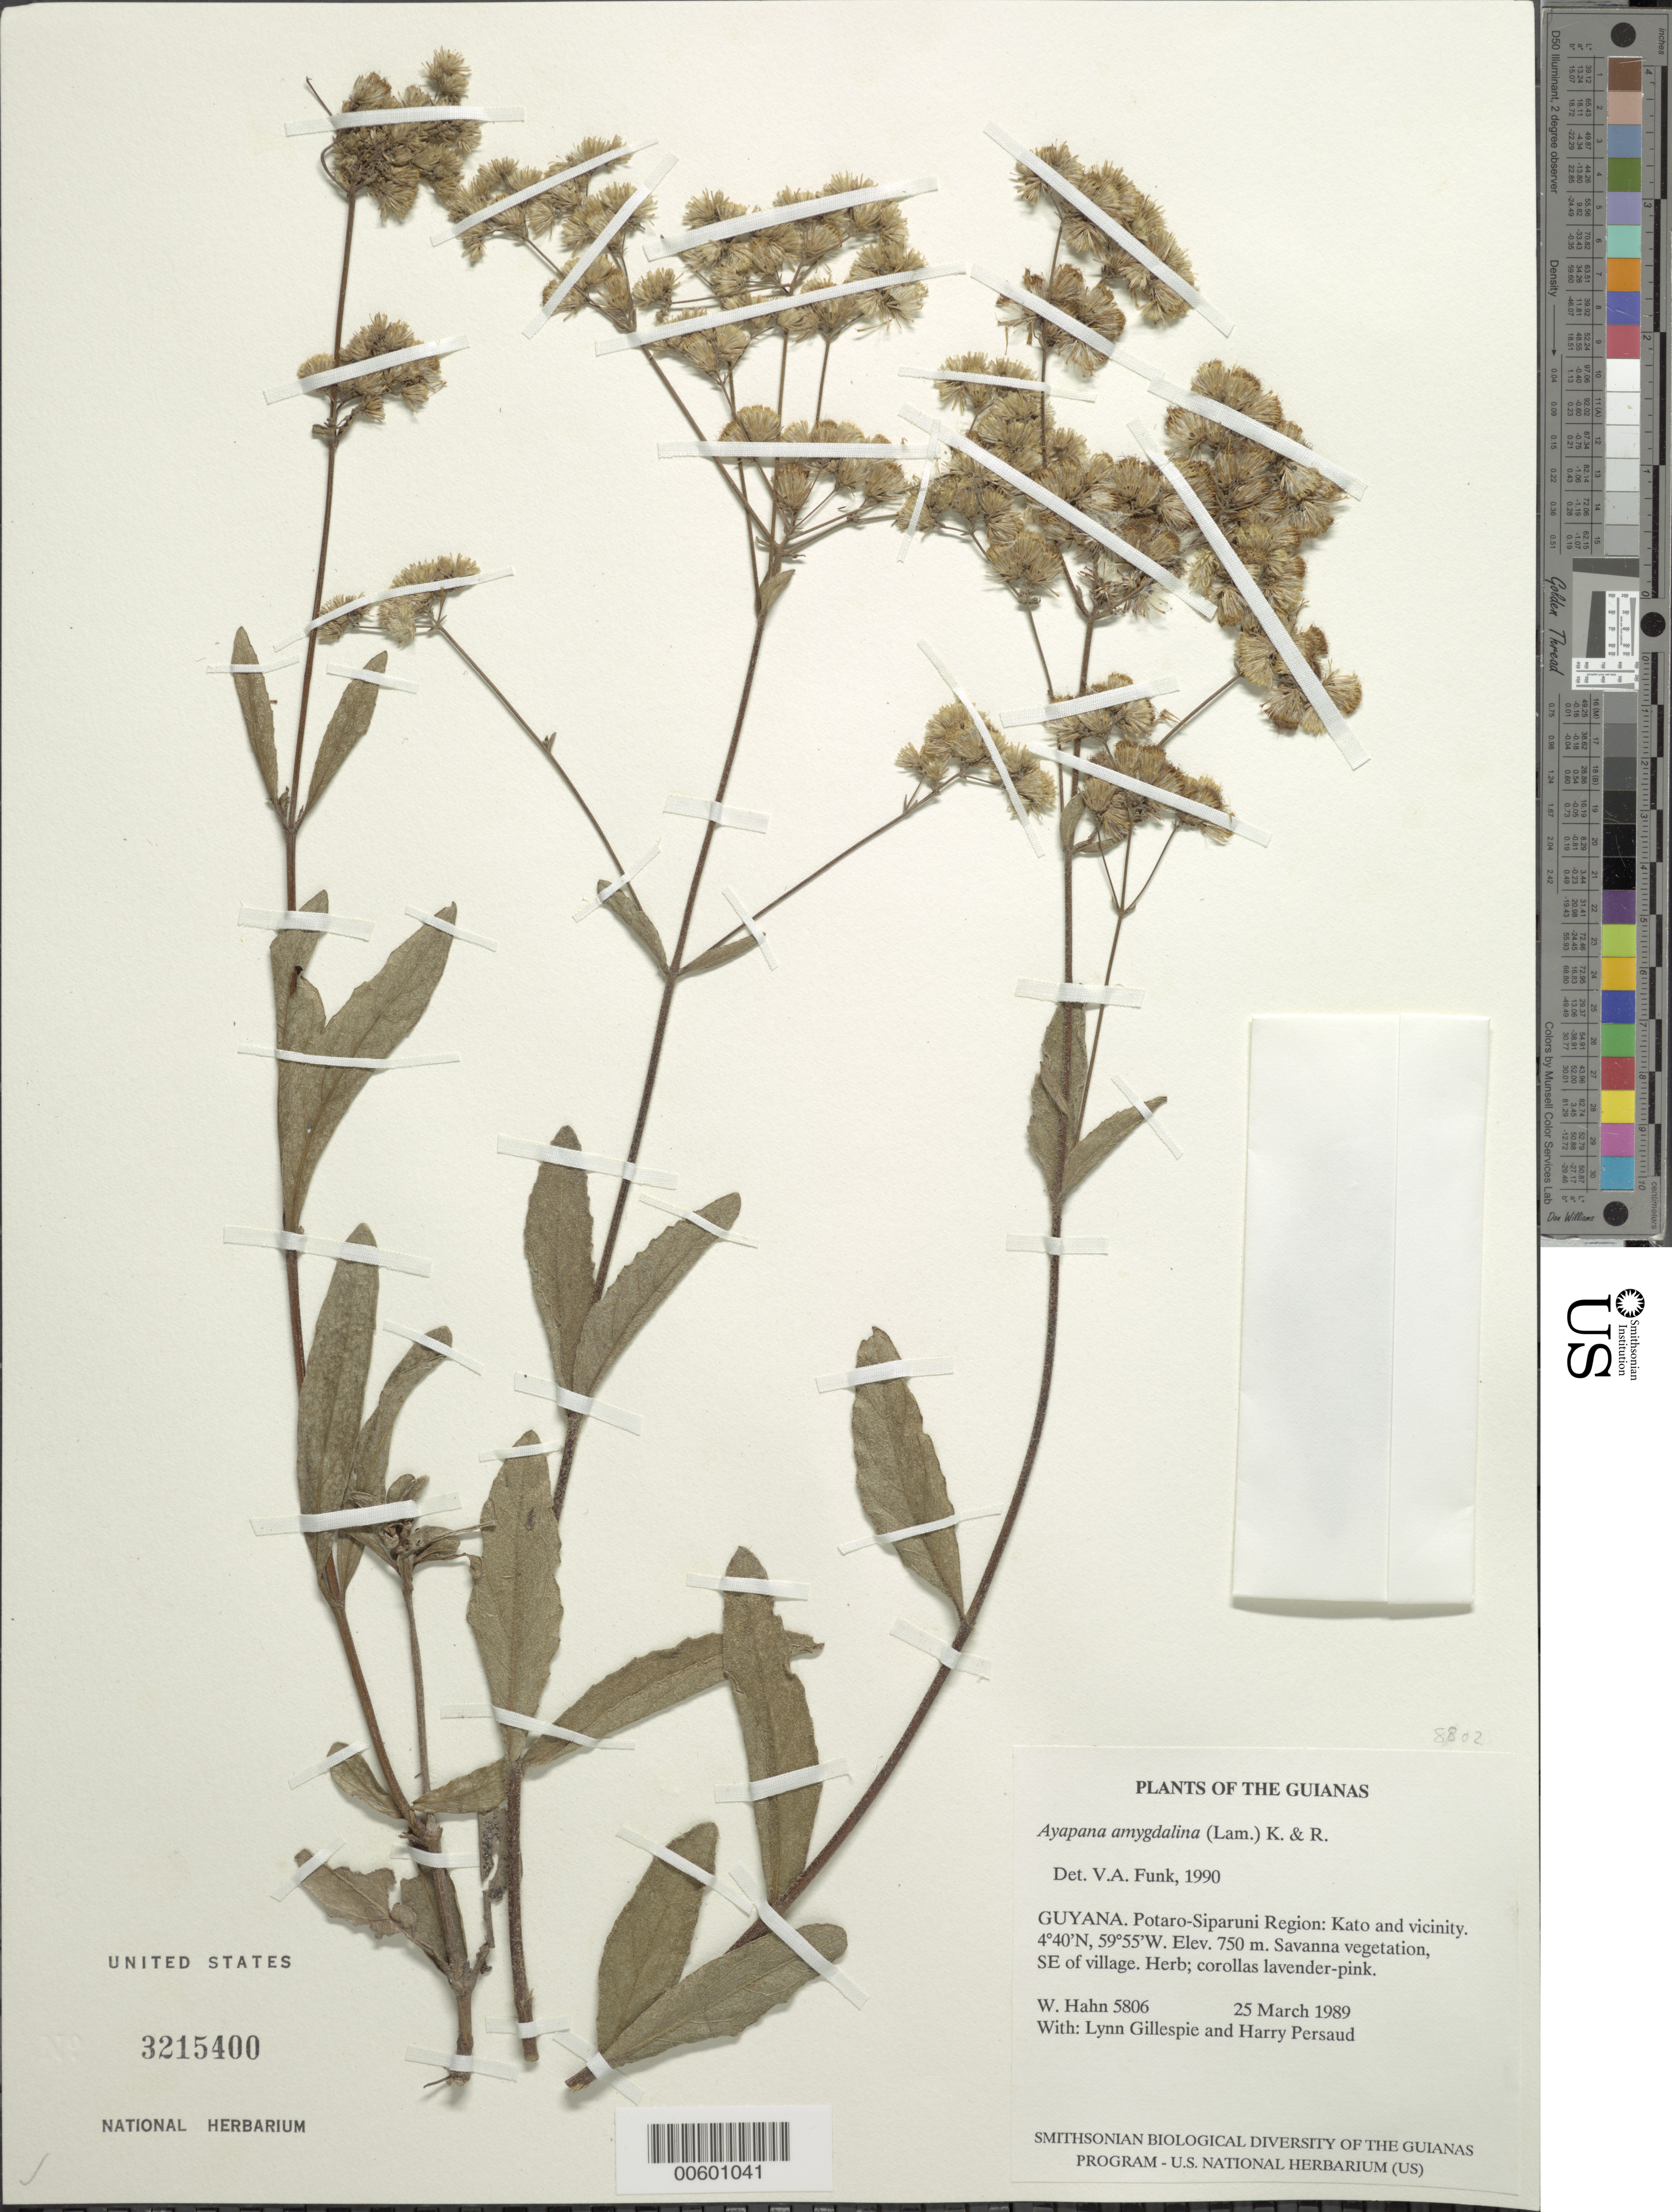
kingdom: Plantae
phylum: Tracheophyta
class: Magnoliopsida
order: Asterales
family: Asteraceae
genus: Ayapana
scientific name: Ayapana amygdalina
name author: (Lam.) R.M. King & H. Rob.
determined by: Funk, Vicki A., (BOT), Smithsonian Institution - National Museum of Natural History (UNITED STATES)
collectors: W. Hahn, L. J. Gillespie & H. Persaud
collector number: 5806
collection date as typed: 25 March 1989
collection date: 1989-03-25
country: Guyana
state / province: Potaro-Siparuni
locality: Kato and vicinity. SE of village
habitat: Savanna vegetation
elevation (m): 750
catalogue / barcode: US 3215400